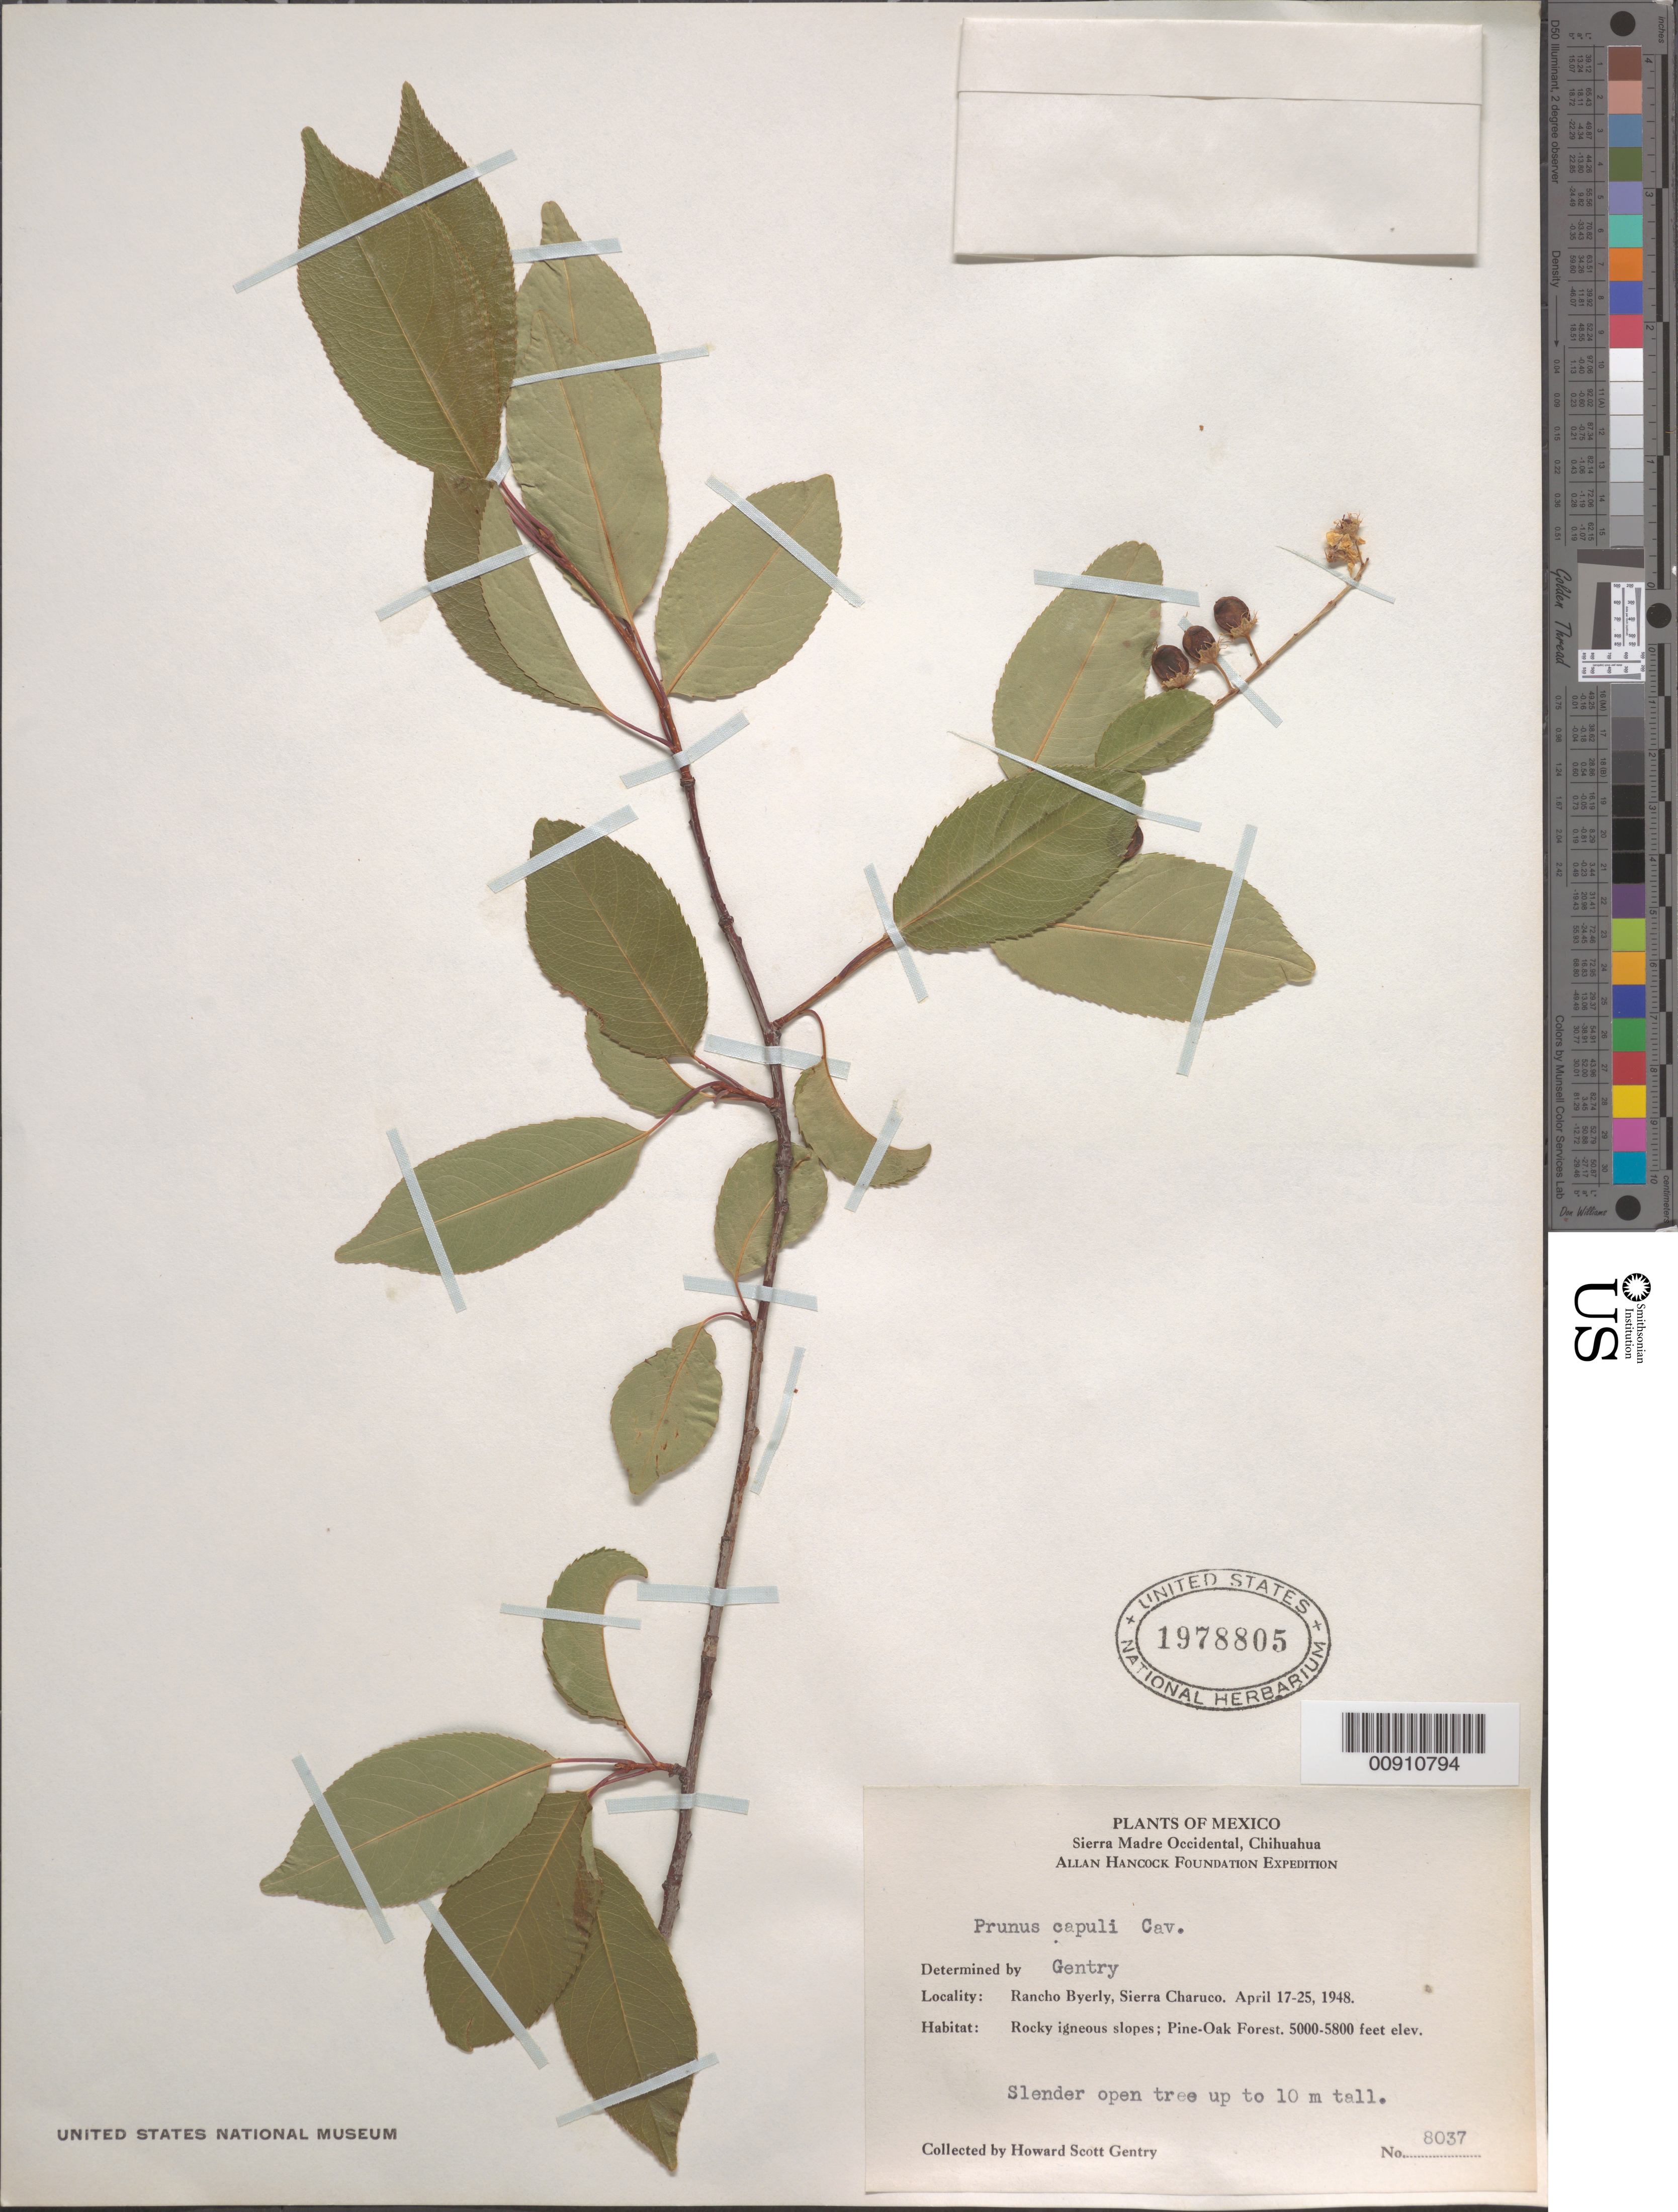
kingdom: Plantae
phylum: Tracheophyta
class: Magnoliopsida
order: Rosales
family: Rosaceae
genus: Prunus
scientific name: Prunus serotina var. salicifolia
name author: (Kunth) Koehne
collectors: H. S. Gentry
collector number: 8037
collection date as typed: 17 Apr 1948 to 25 Apr 1948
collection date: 1948-04-17/1948-04-25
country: Mexico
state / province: Chihuahua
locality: Rancho Byerly, Sierra Charuco. Sierra Madre Occidental, Chihuahua.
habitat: Rocky igneous slopes; Pine-Oak Forests.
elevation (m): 1524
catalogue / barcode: US 1978805